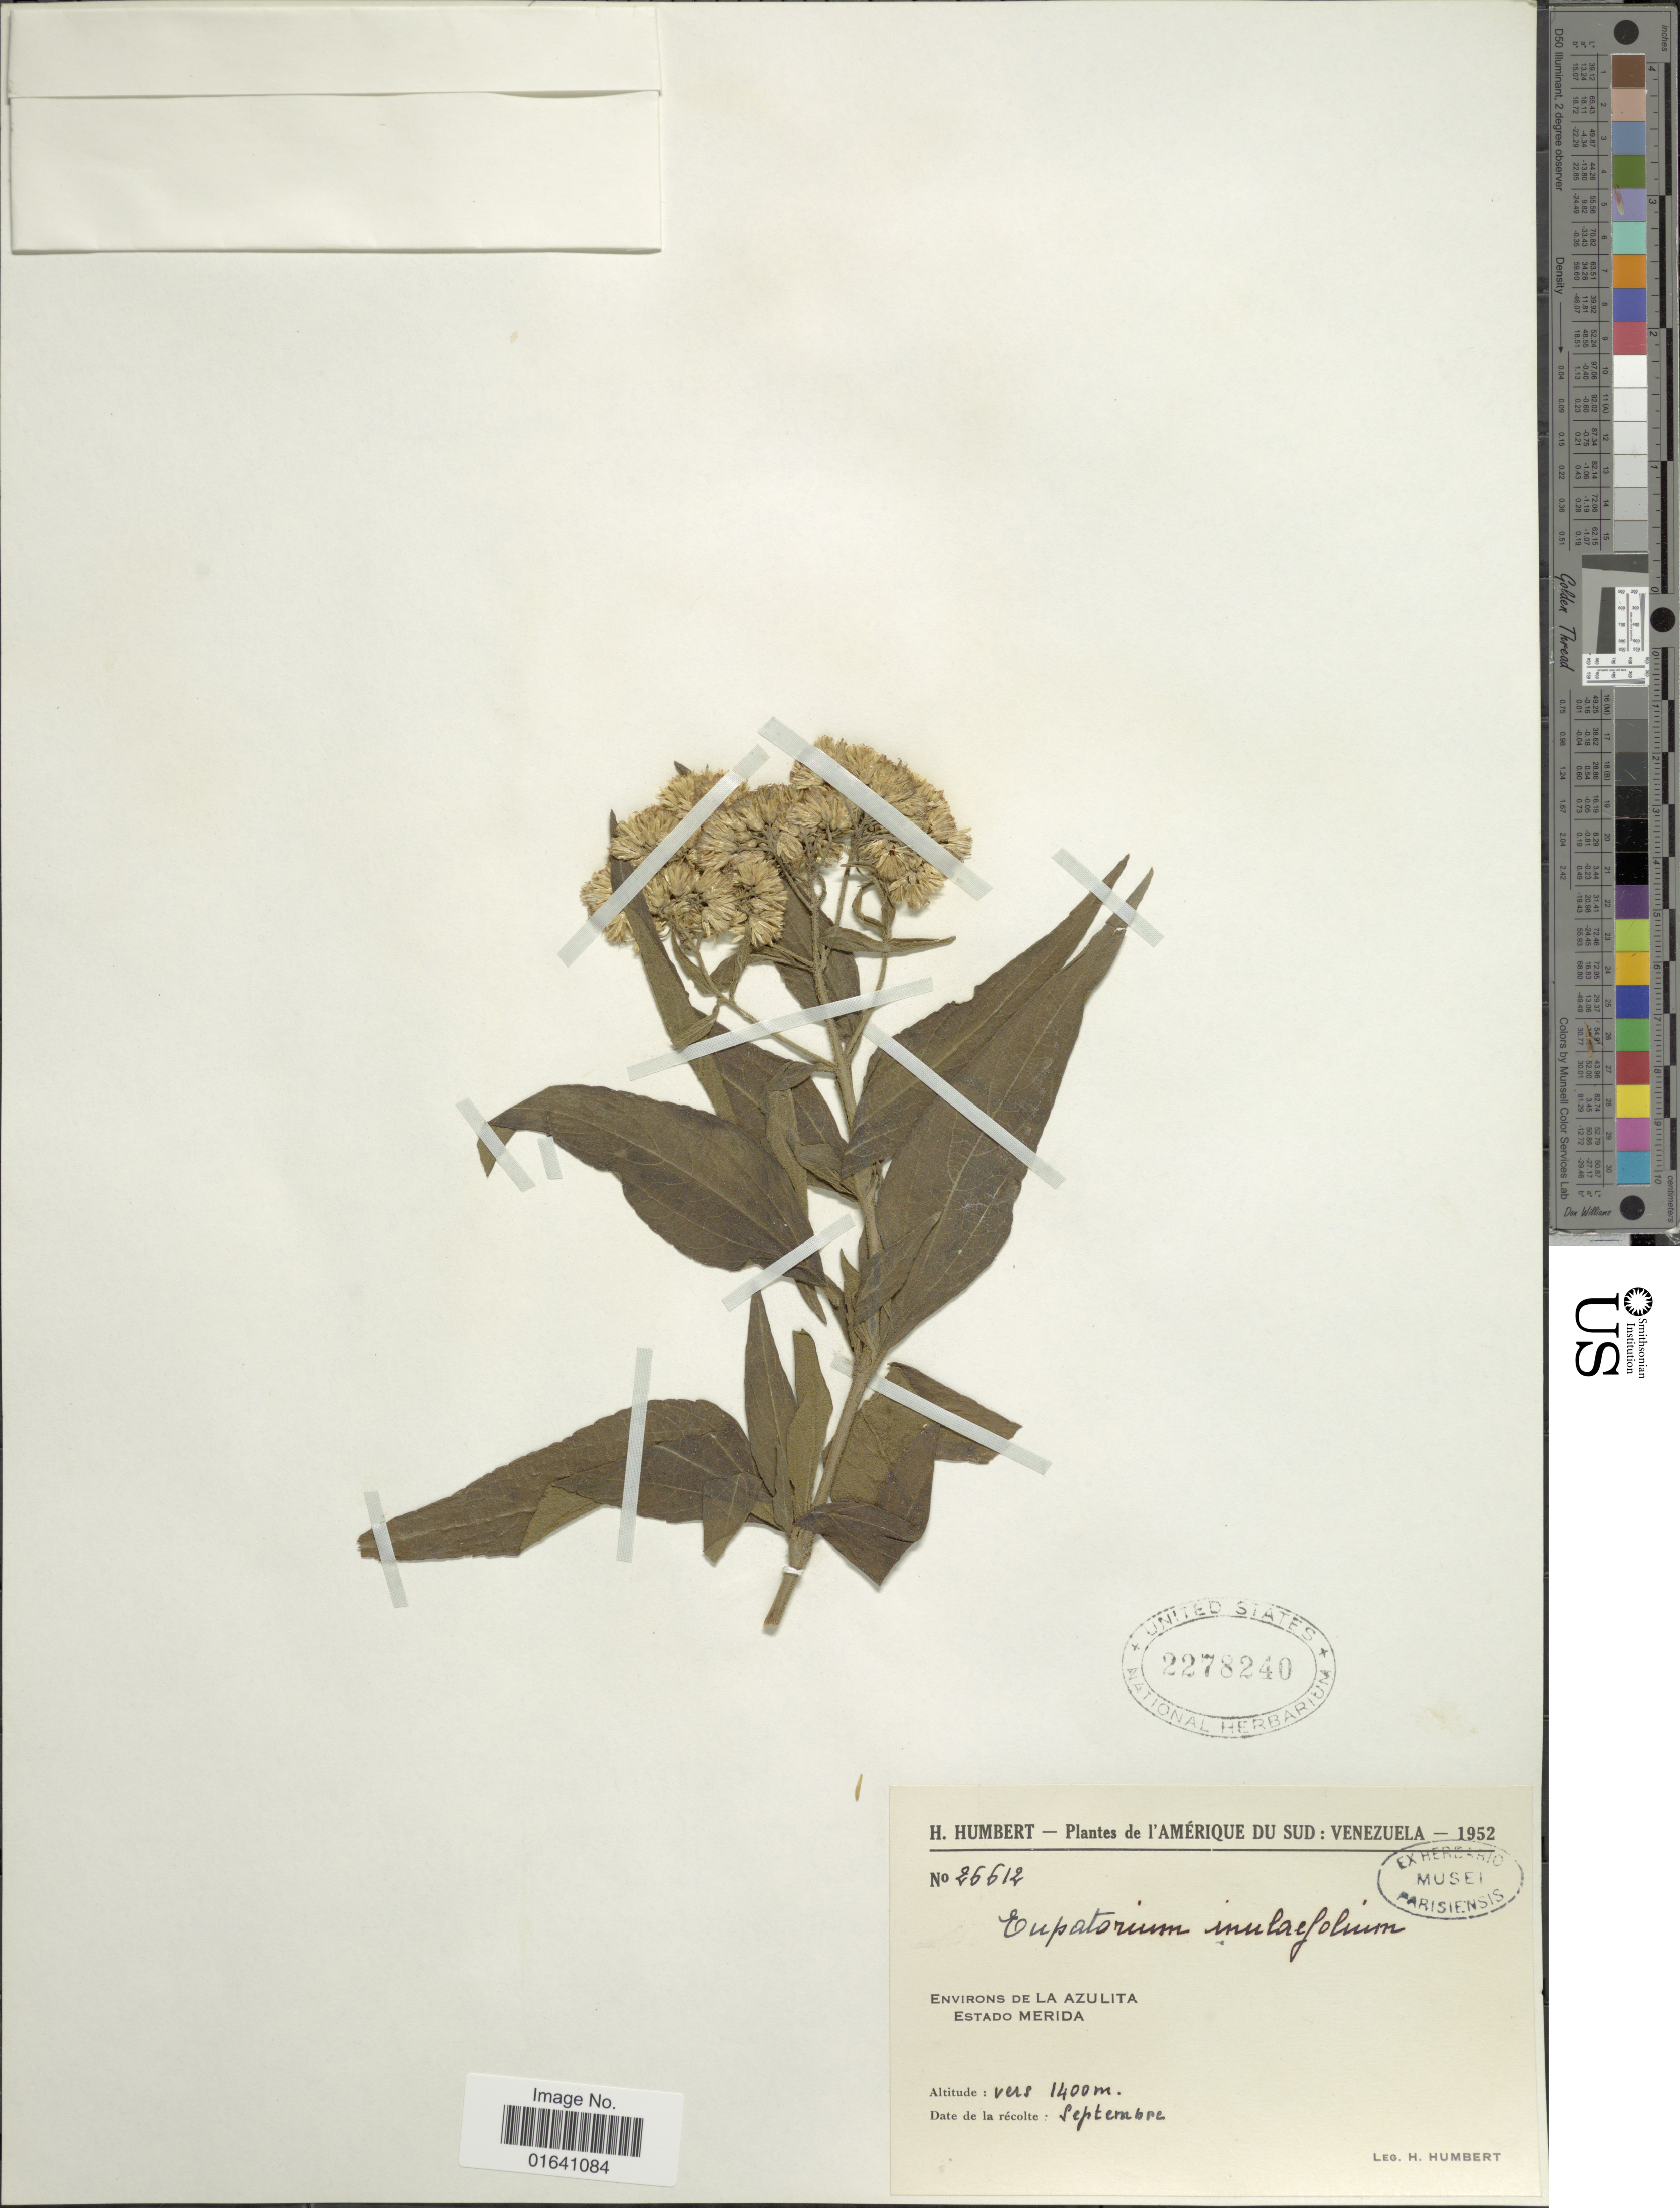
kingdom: Plantae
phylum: Tracheophyta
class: Magnoliopsida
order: Asterales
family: Asteraceae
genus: Austroeupatorium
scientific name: Austroeupatorium inulaefolium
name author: (Kunth) R.M. King & H. Rob.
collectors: H. Humbert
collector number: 26612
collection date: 1952-09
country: Venezuela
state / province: Mérida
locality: Environs de La Azulita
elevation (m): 1400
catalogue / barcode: US 2278240